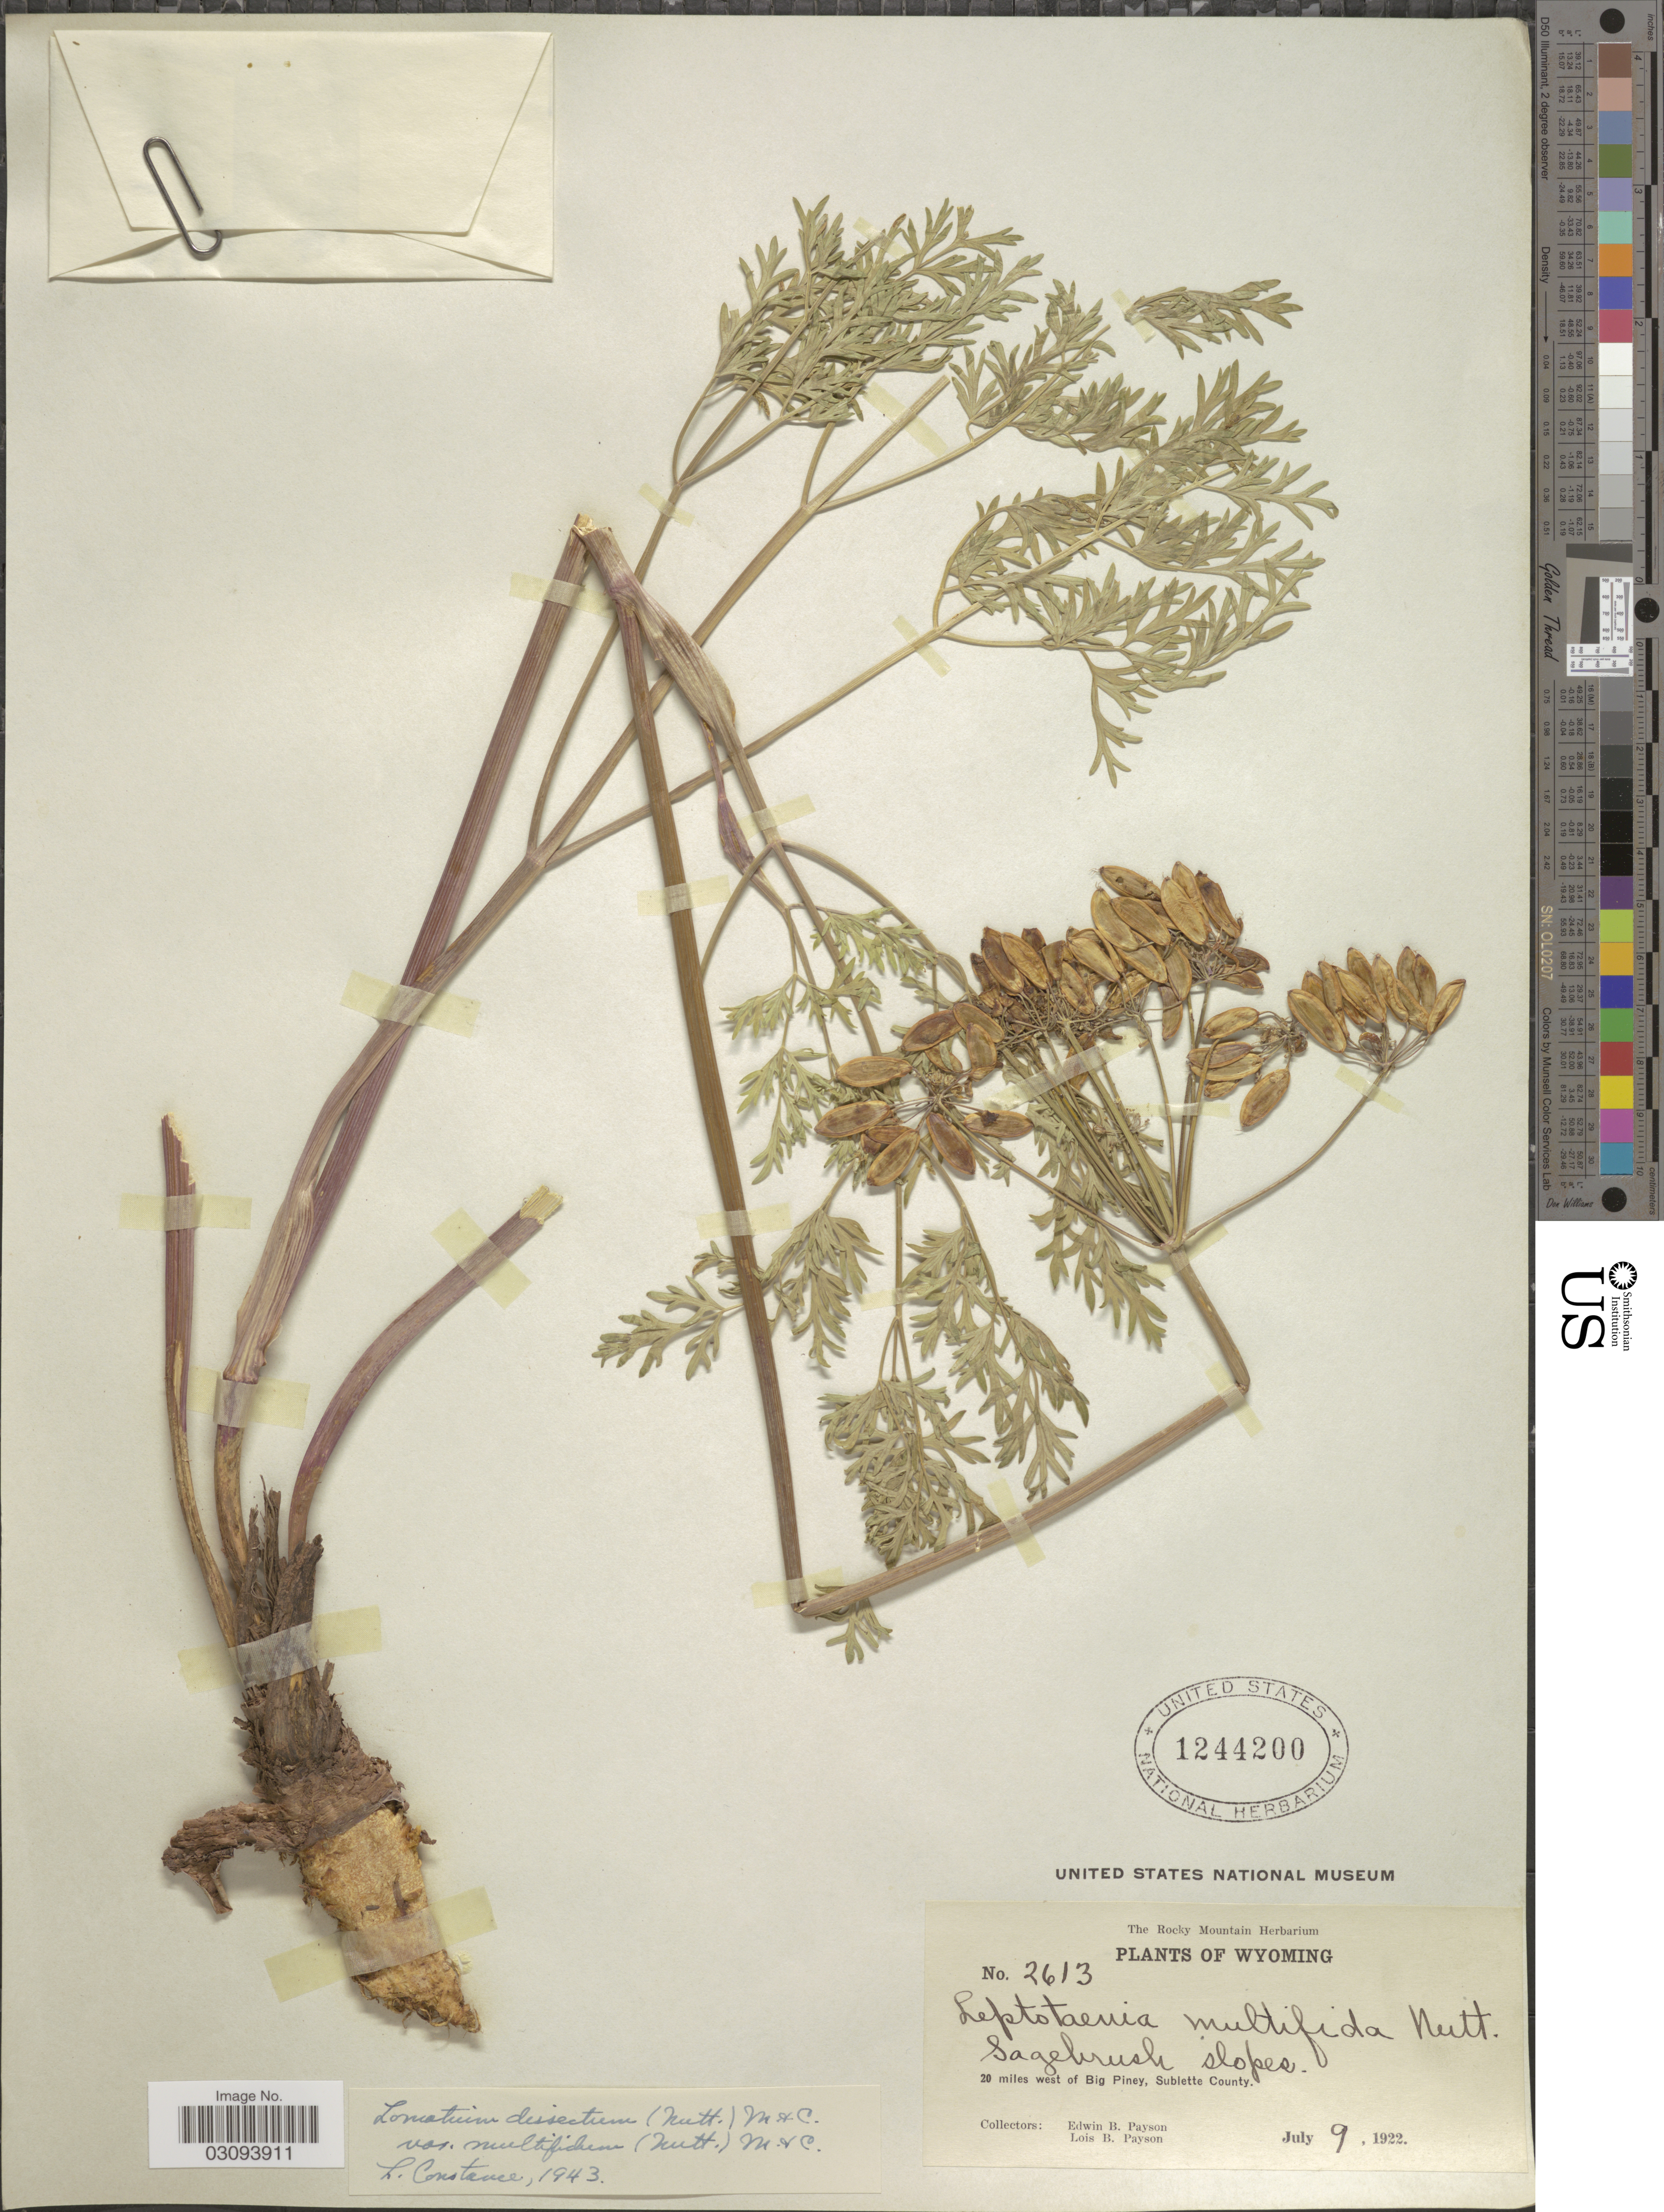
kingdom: Plantae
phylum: Tracheophyta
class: Magnoliopsida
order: Apiales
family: Apiaceae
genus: Lomatium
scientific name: Lomatium dissectum var. multifidum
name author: (Nutt.) Mathias & Constance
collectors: E. B. Payson & L. Payson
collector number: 2613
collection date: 1922-07-09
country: United States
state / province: Wyoming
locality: Sagebrush slopes. 20 miles west of Big Piney, Sublette County.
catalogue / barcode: US 1244200